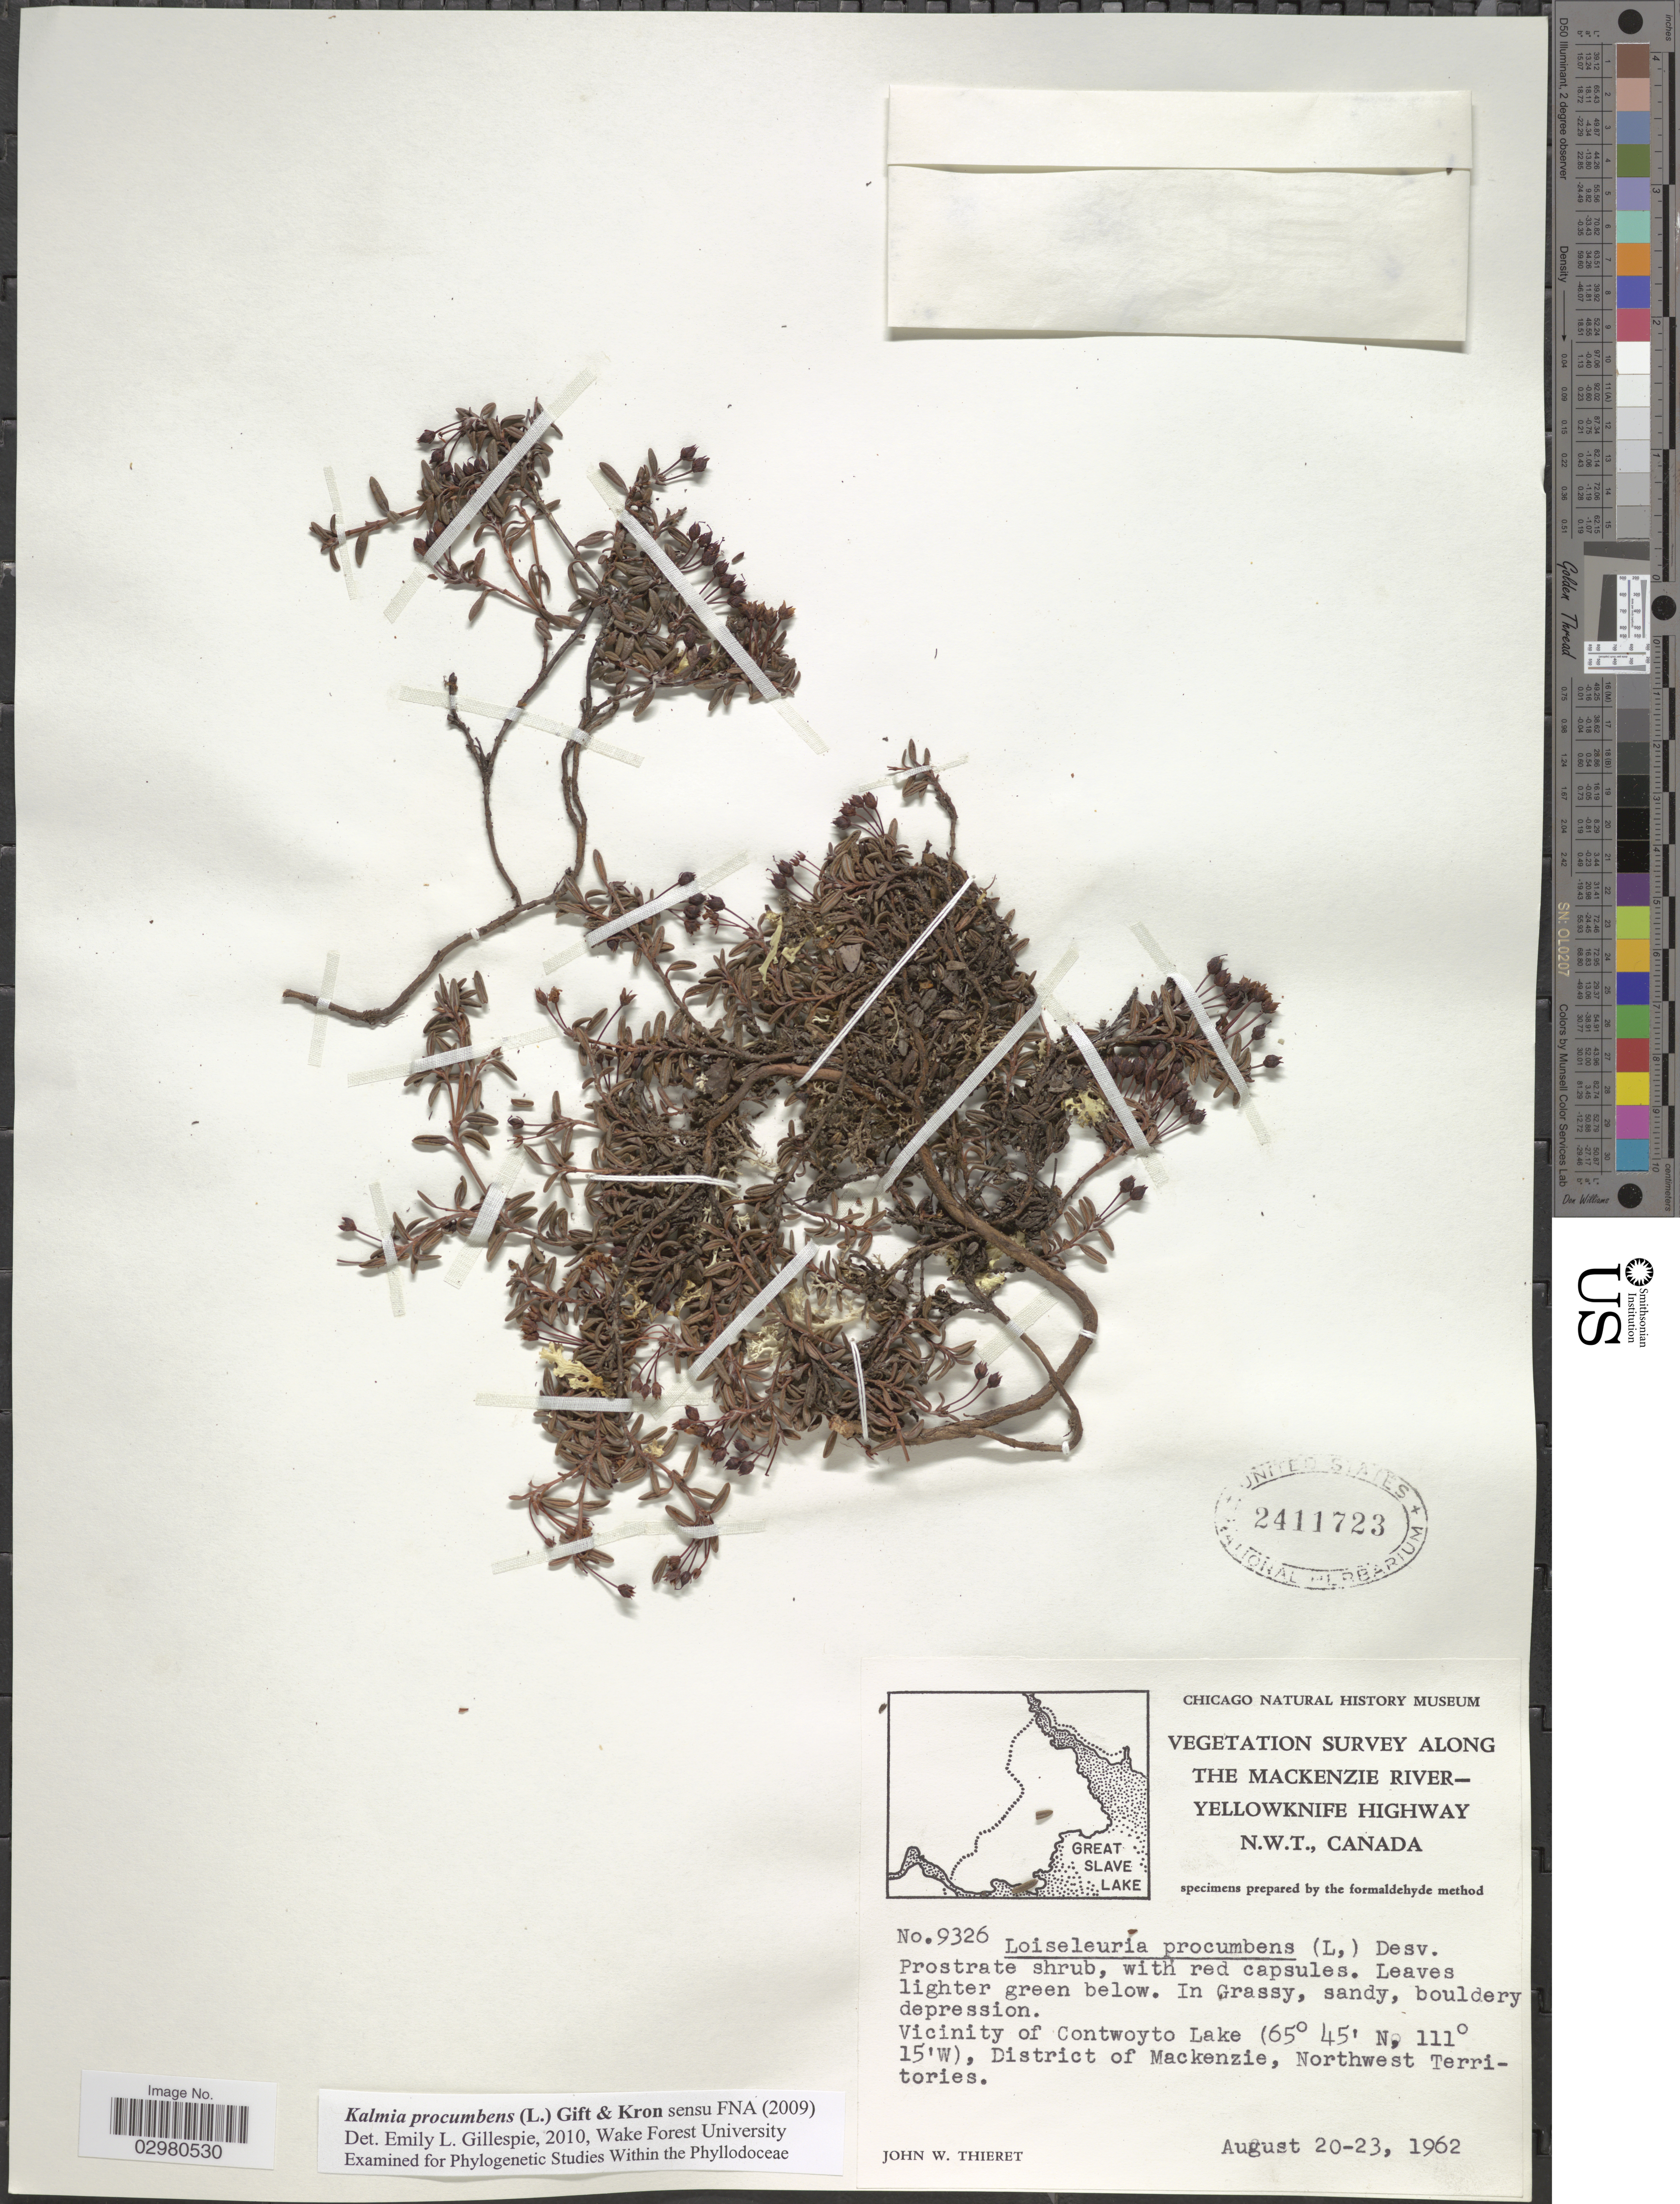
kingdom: Plantae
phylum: Tracheophyta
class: Magnoliopsida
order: Ericales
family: Ericaceae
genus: Loiseleuria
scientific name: Loiseleuria procumbens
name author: (L.) Desv.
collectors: J. W. Thieret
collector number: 9326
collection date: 1962-08-20/1962-08-23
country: Canada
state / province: Northwest Territories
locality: Along the Mackenzie River-Yellowknife Highway N.W.T. Vicinity of Contwoyto Lake, District of Mackenzie.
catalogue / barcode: US 2411723